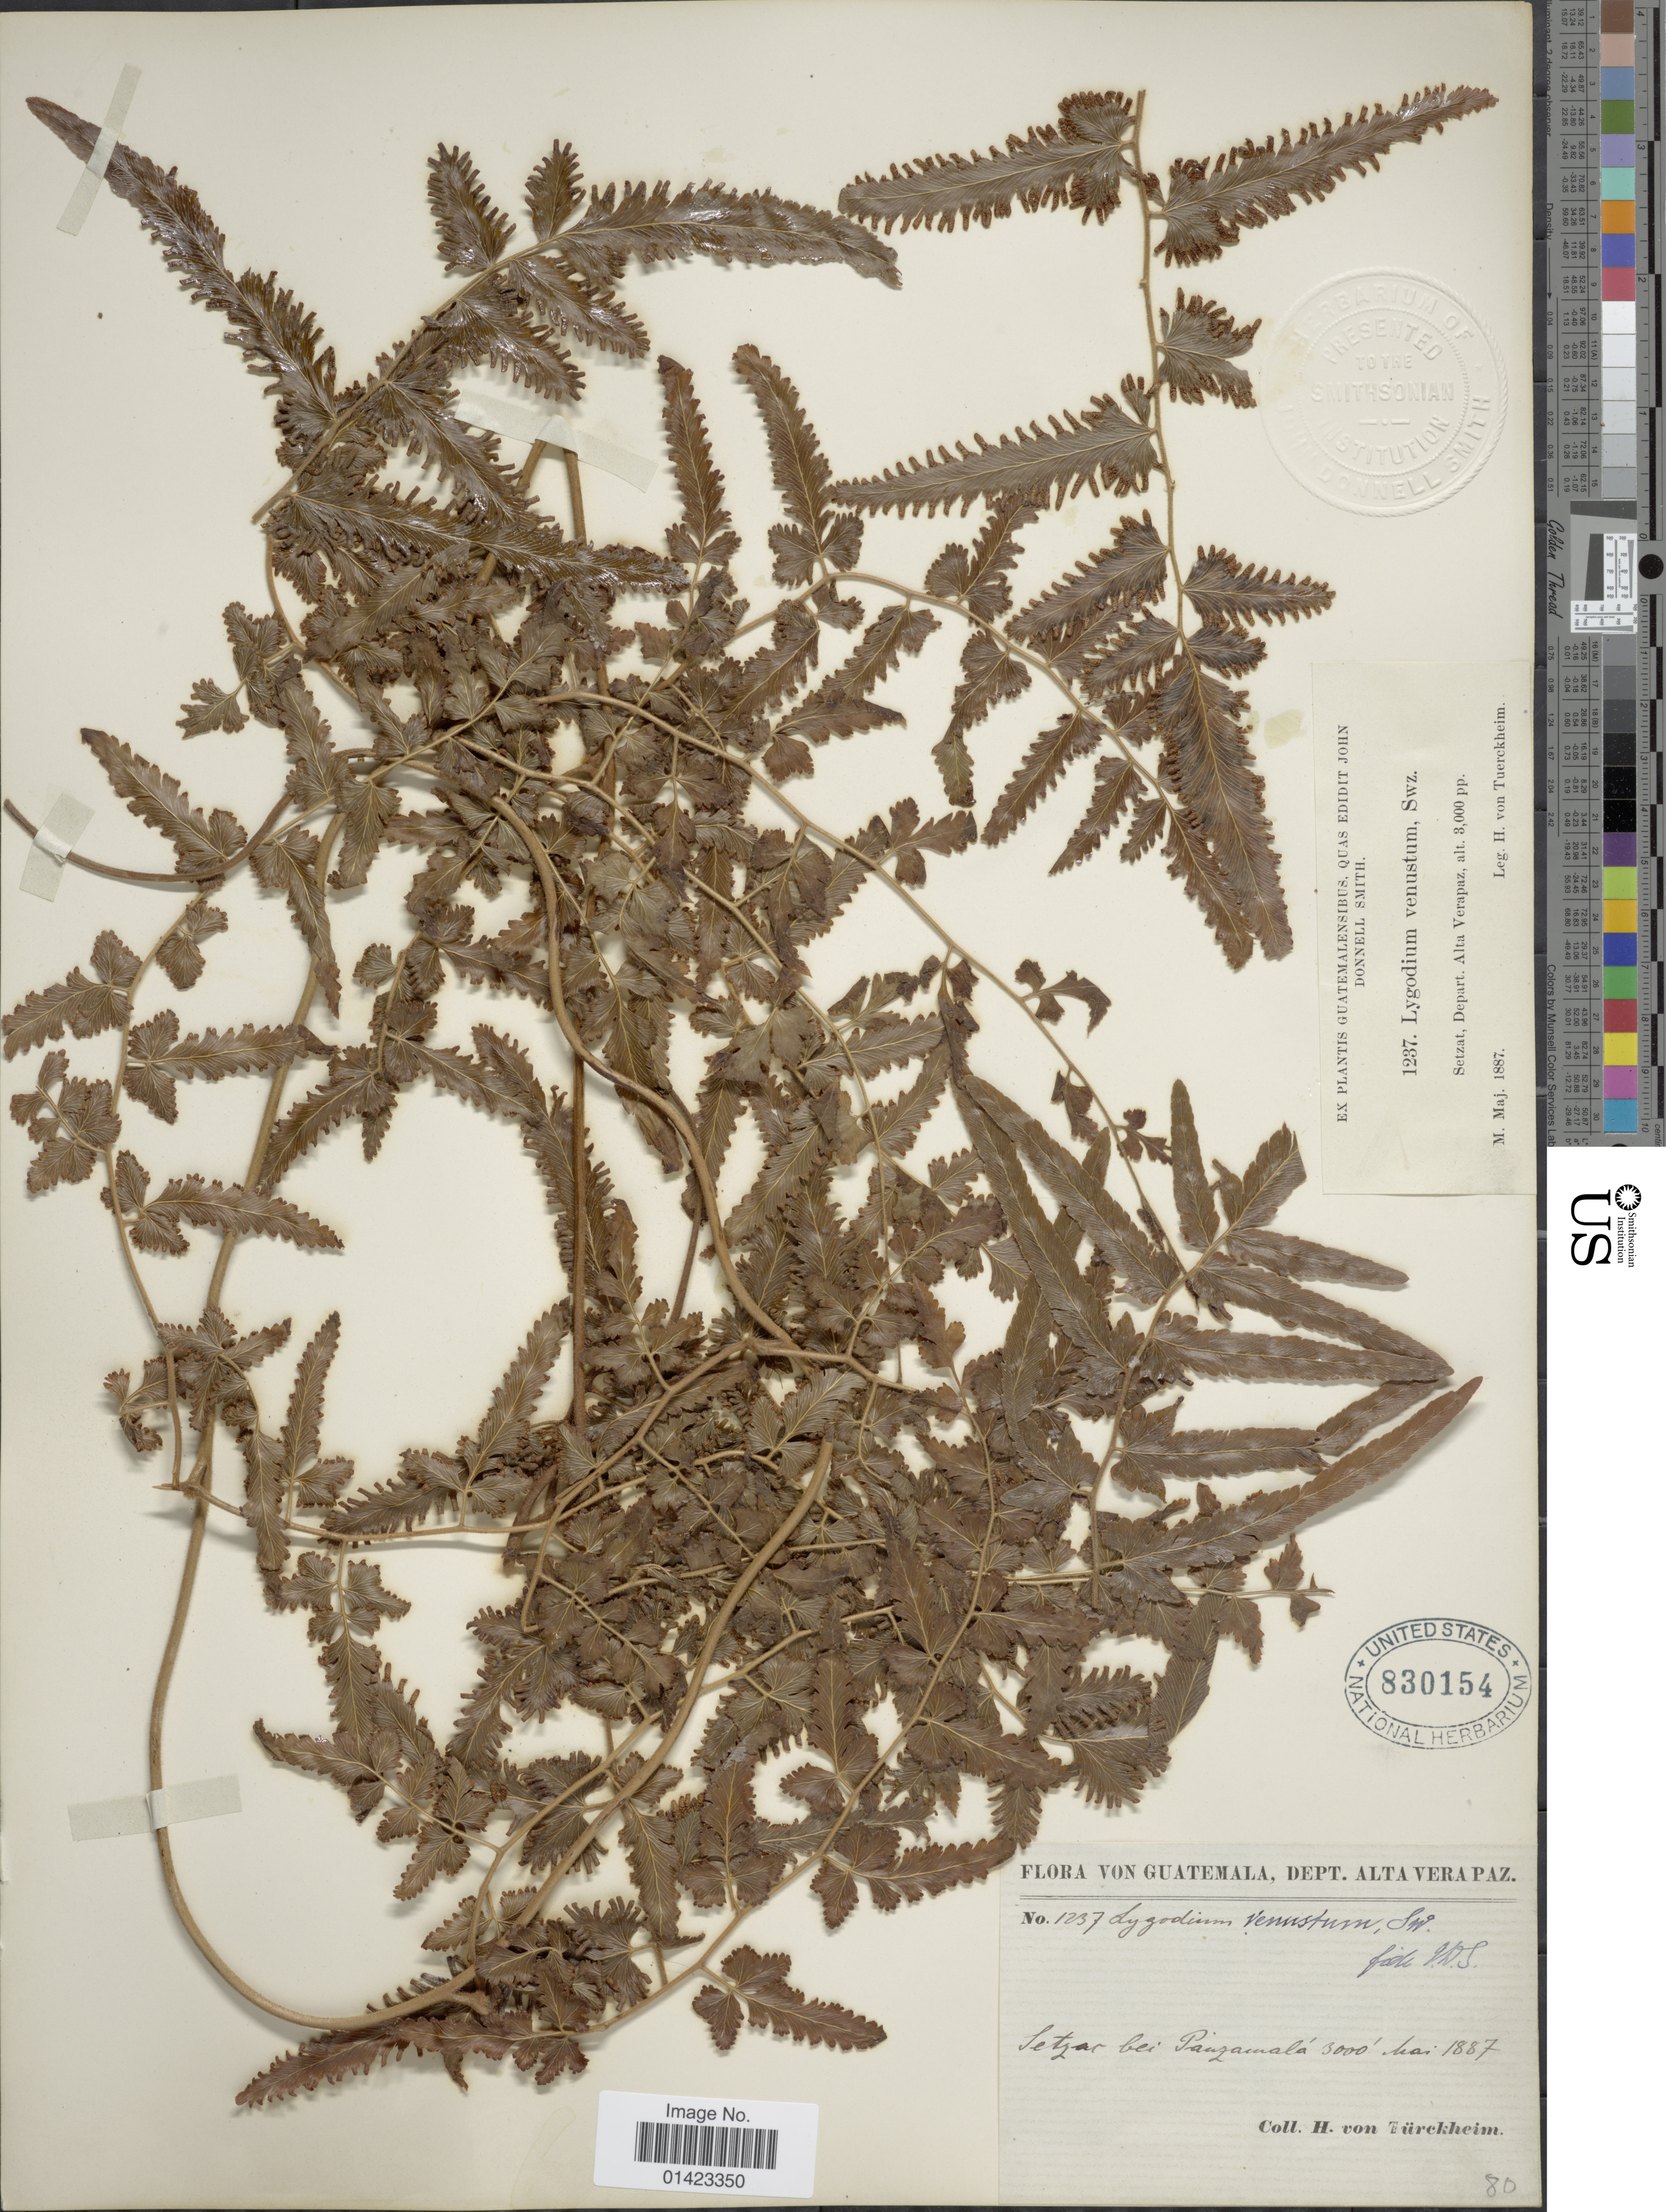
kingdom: Plantae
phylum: Tracheophyta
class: Polypodiopsida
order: Schizaeales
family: Lygodiaceae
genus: Lygodium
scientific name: Lygodium venustum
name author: Sw.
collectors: H. von Tuerckheim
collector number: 1237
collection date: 1887-05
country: Guatemala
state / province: Alta Verapaz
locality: Setzat, Depart. Alta Verapaz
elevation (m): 914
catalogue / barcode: US 830154